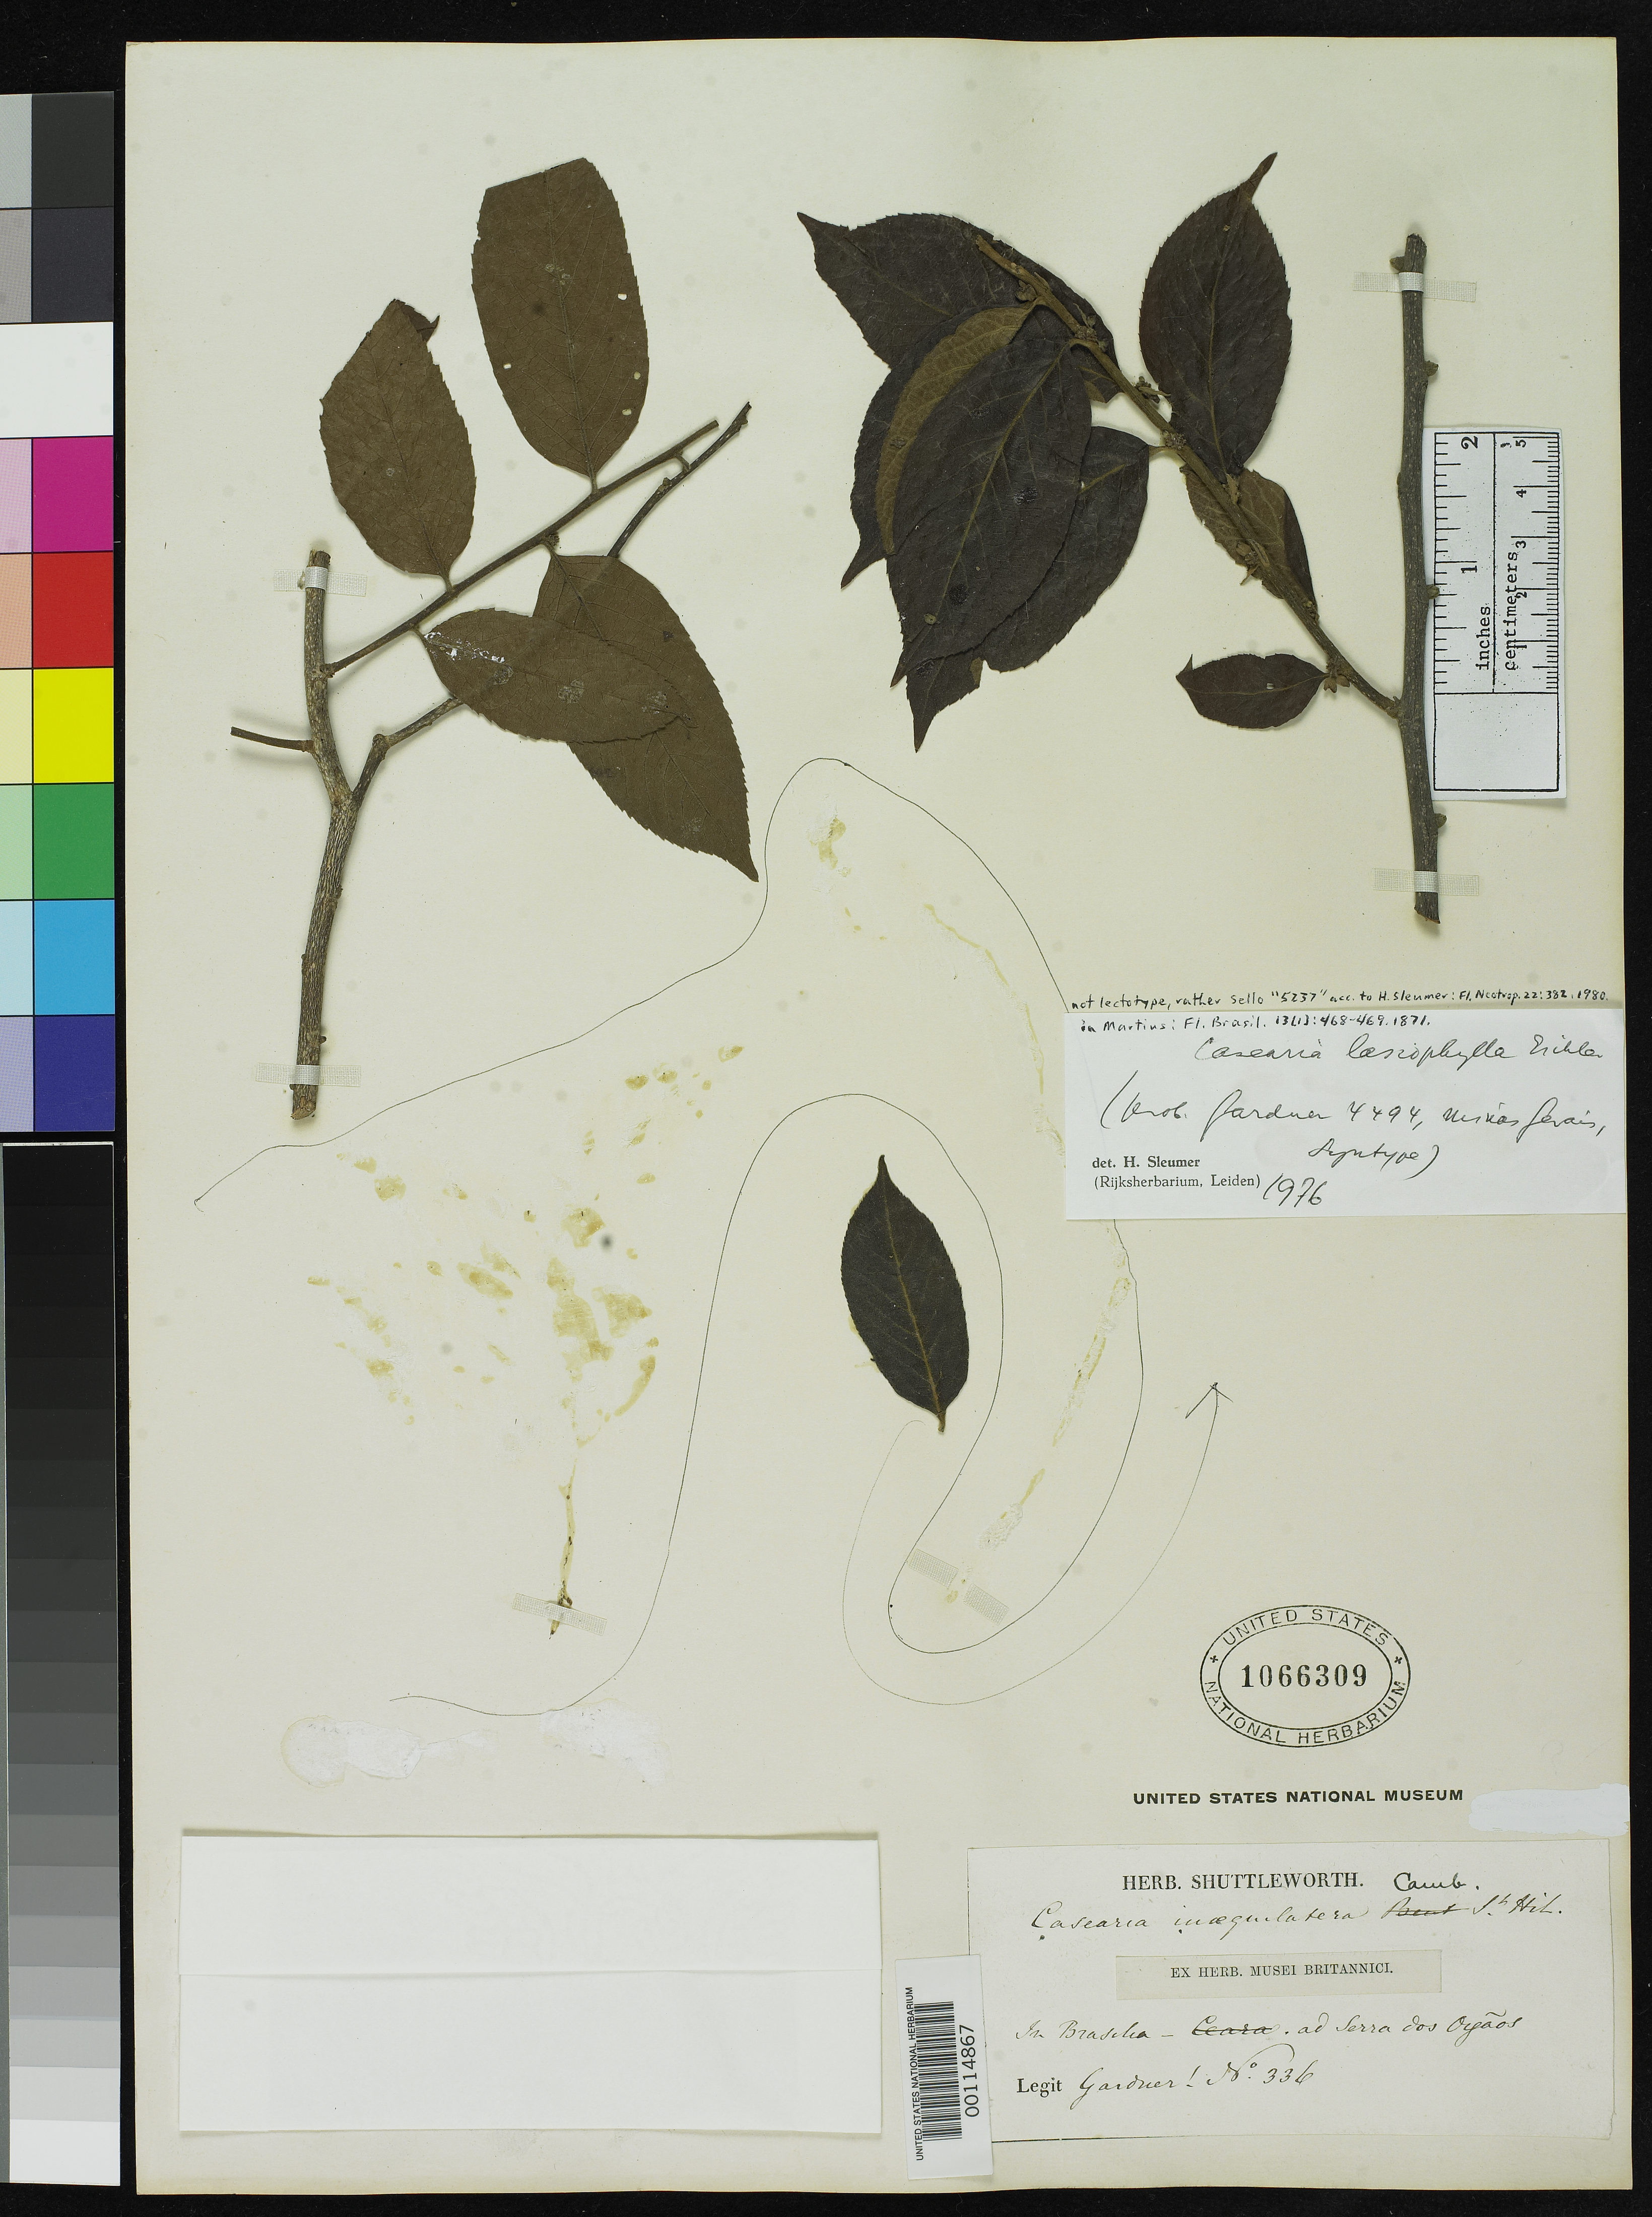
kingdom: Plantae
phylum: Tracheophyta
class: Magnoliopsida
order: Malpighiales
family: Salicaceae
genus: Casearia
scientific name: Casearia lasiophylla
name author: Eichler in Mart.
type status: Syntype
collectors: G. Gardner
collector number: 4494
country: Brazil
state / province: Minas Gerais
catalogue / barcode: US 1066309